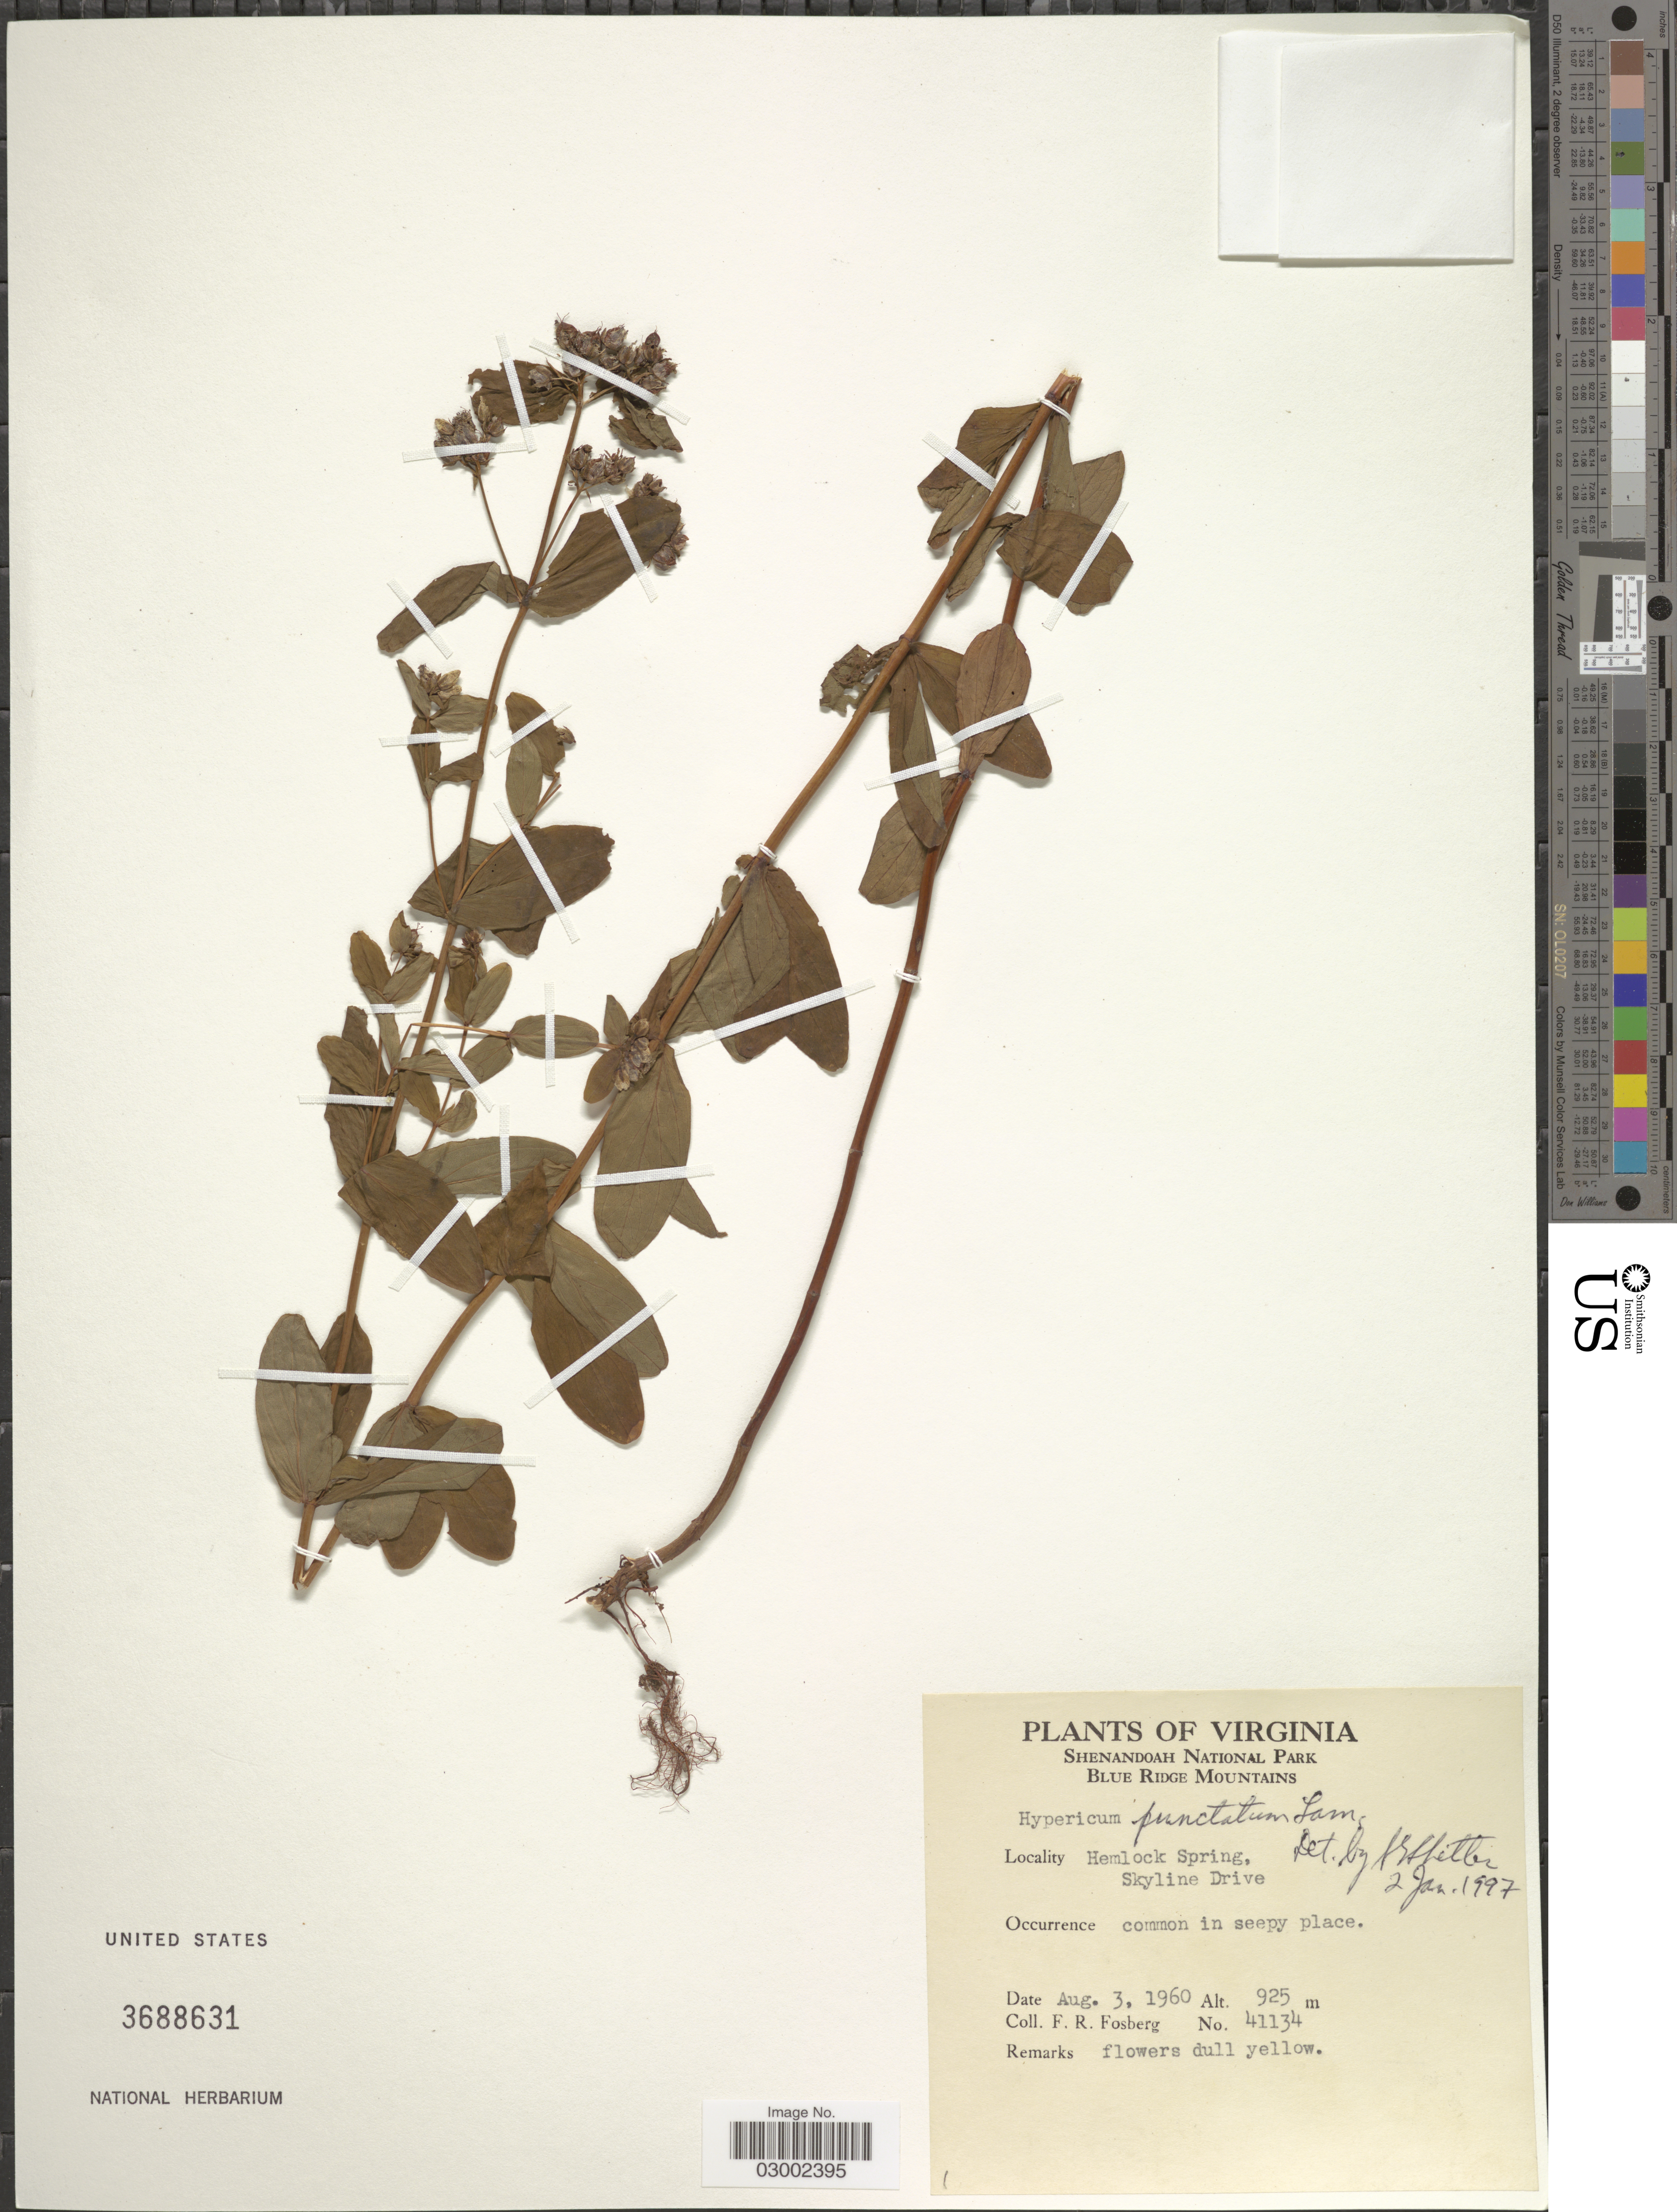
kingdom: Plantae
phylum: Tracheophyta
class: Magnoliopsida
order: Malpighiales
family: Hypericaceae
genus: Hypericum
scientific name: Hypericum punctatum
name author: Lam.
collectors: F. R. Fosberg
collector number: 41134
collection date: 1960-08-03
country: United States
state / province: Virginia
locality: Shenandoah National Park. Blue Ridge Mountains. Hemlock Spring, Skyline Drive.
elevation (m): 925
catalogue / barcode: US 3688631